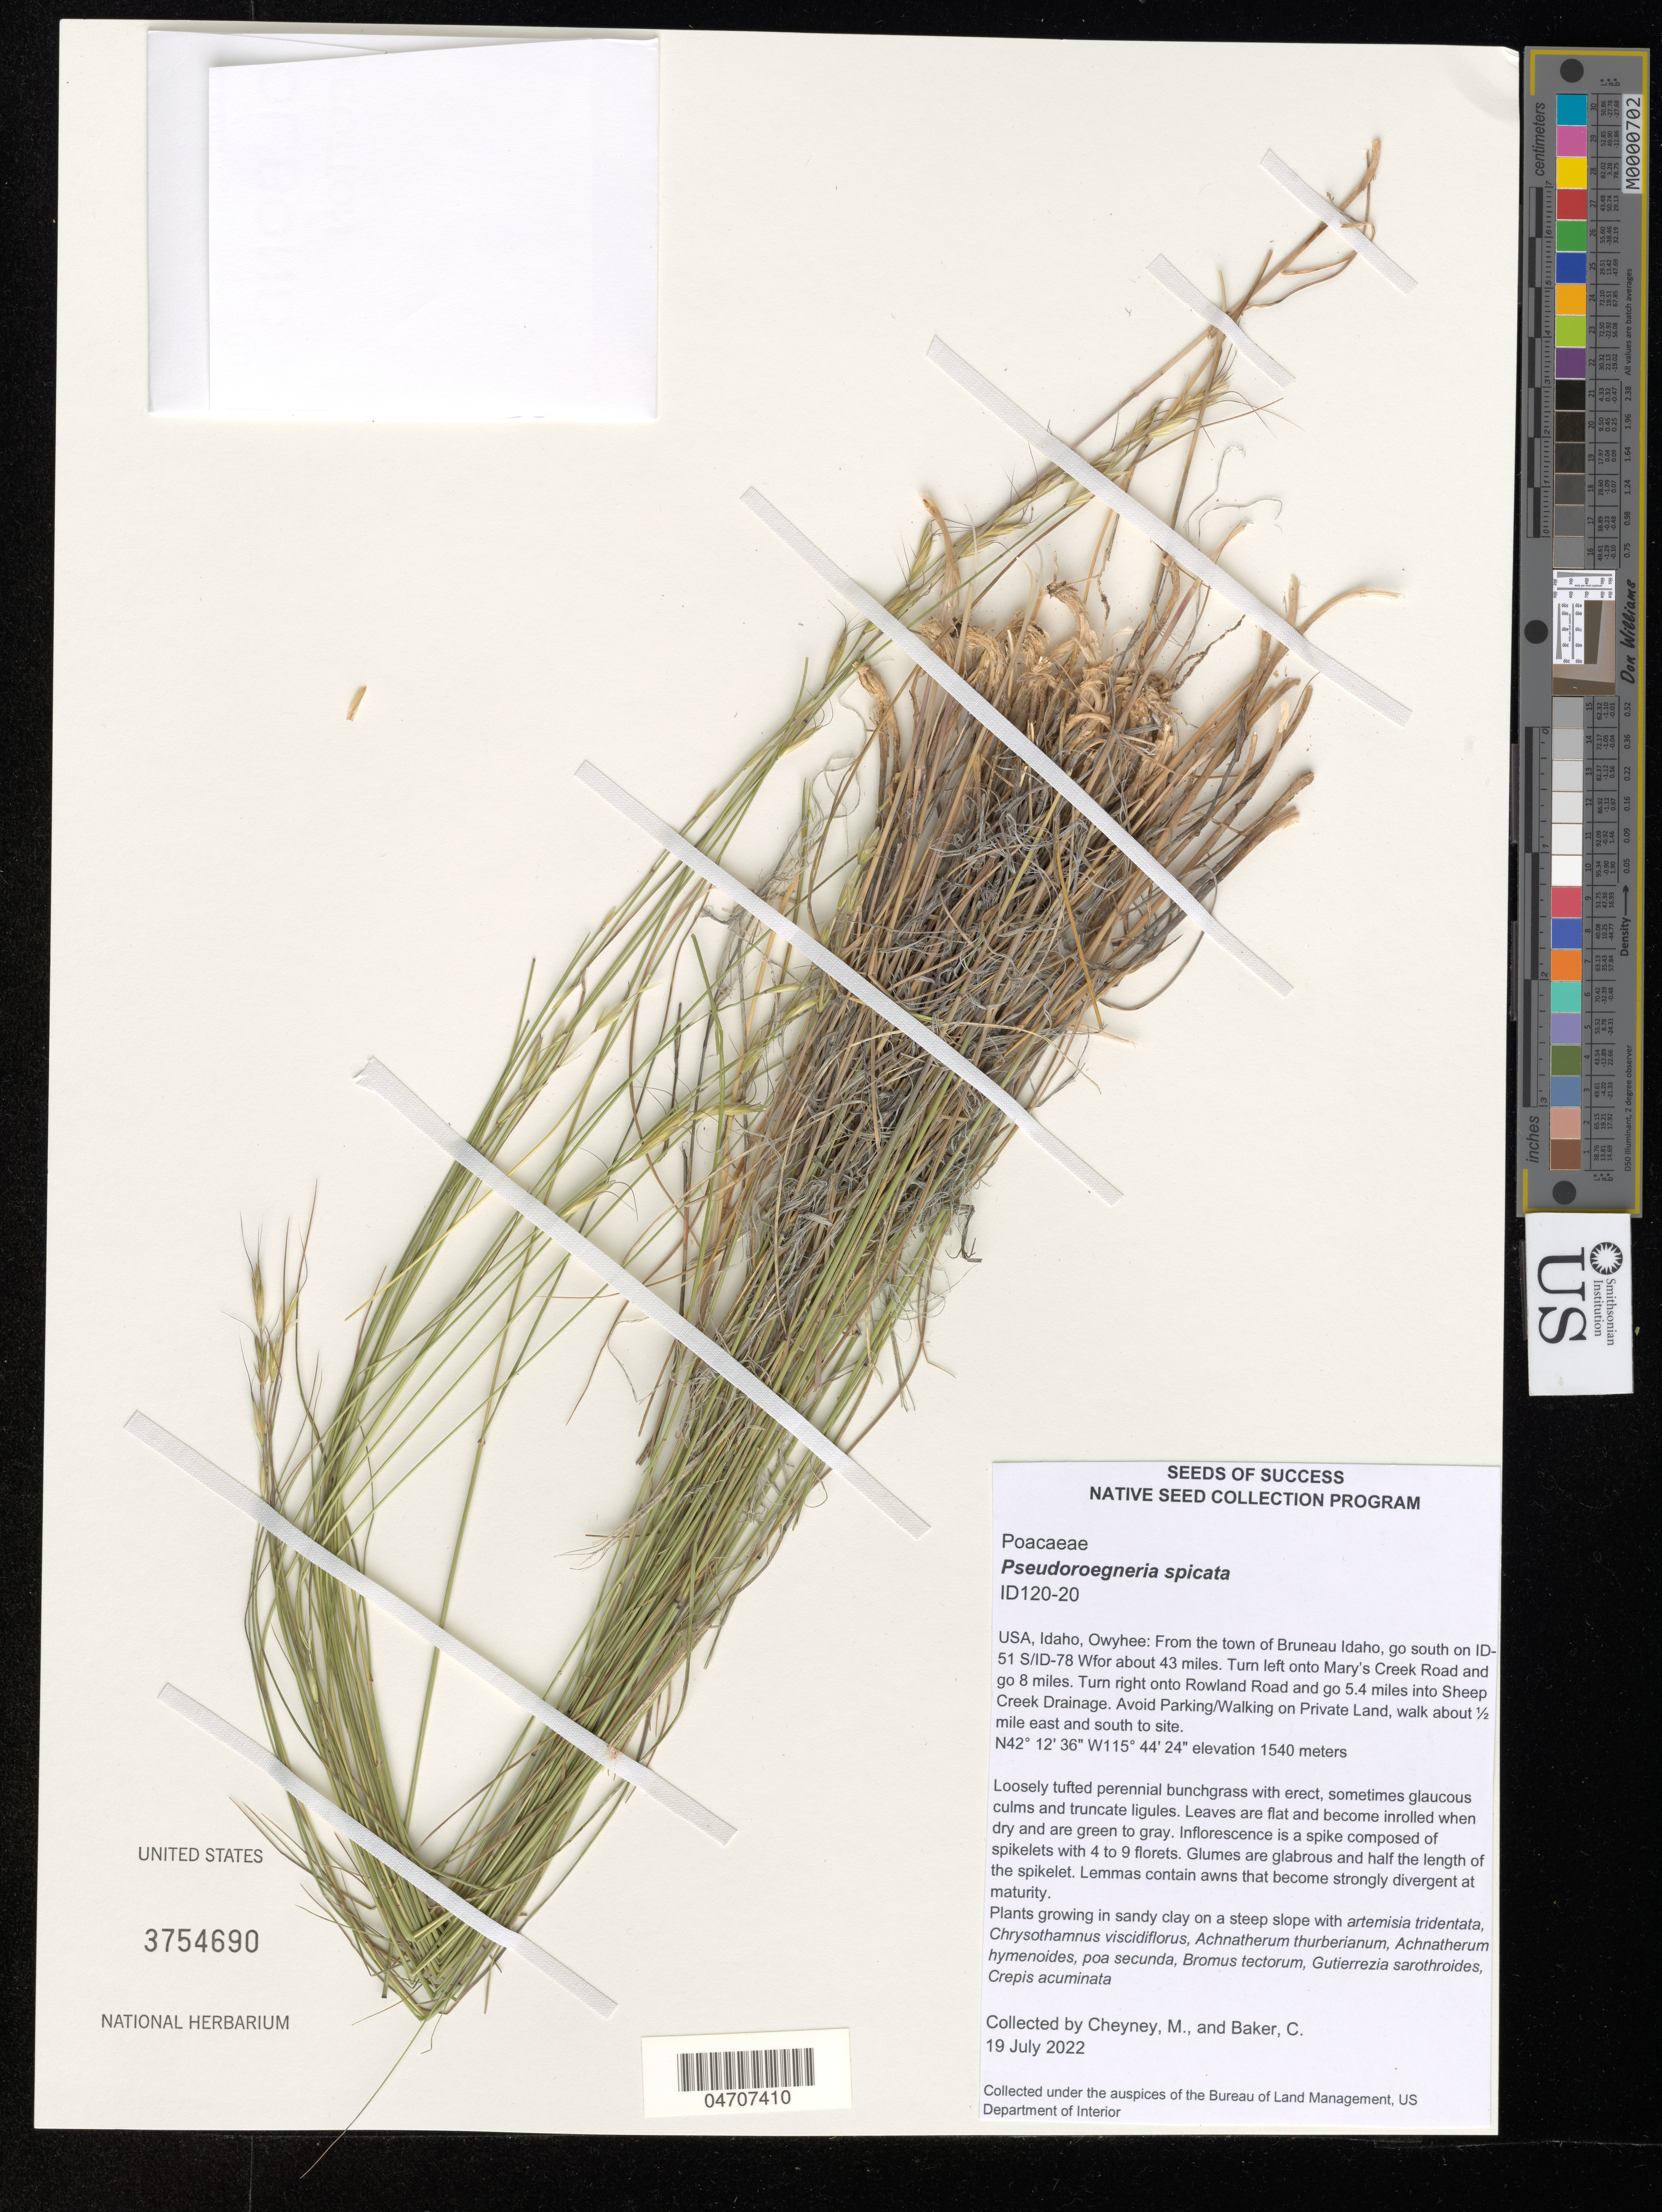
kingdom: Plantae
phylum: Tracheophyta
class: Liliopsida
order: Poales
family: Poaceae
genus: Pseudoroegneria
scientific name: Pseudoroegneria spicata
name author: (Pursh) Á. Löve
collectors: M. Cheyney & C. Baker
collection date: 2022-07-19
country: United States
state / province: Idaho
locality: Owyhee: From the town of Bruneau Idaho, go south on ID-51 S/ID-78 Wfor about 43 miles. Turn right onto Mary's Creek Road and go 8 miles. Turn right onto Rowland Road and go 5.4 miles into Sheep Creek Drainage. Avoid Parking/Walking on Private Land, walk about ½ mile east and south to site.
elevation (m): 1540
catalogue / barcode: US 3754690